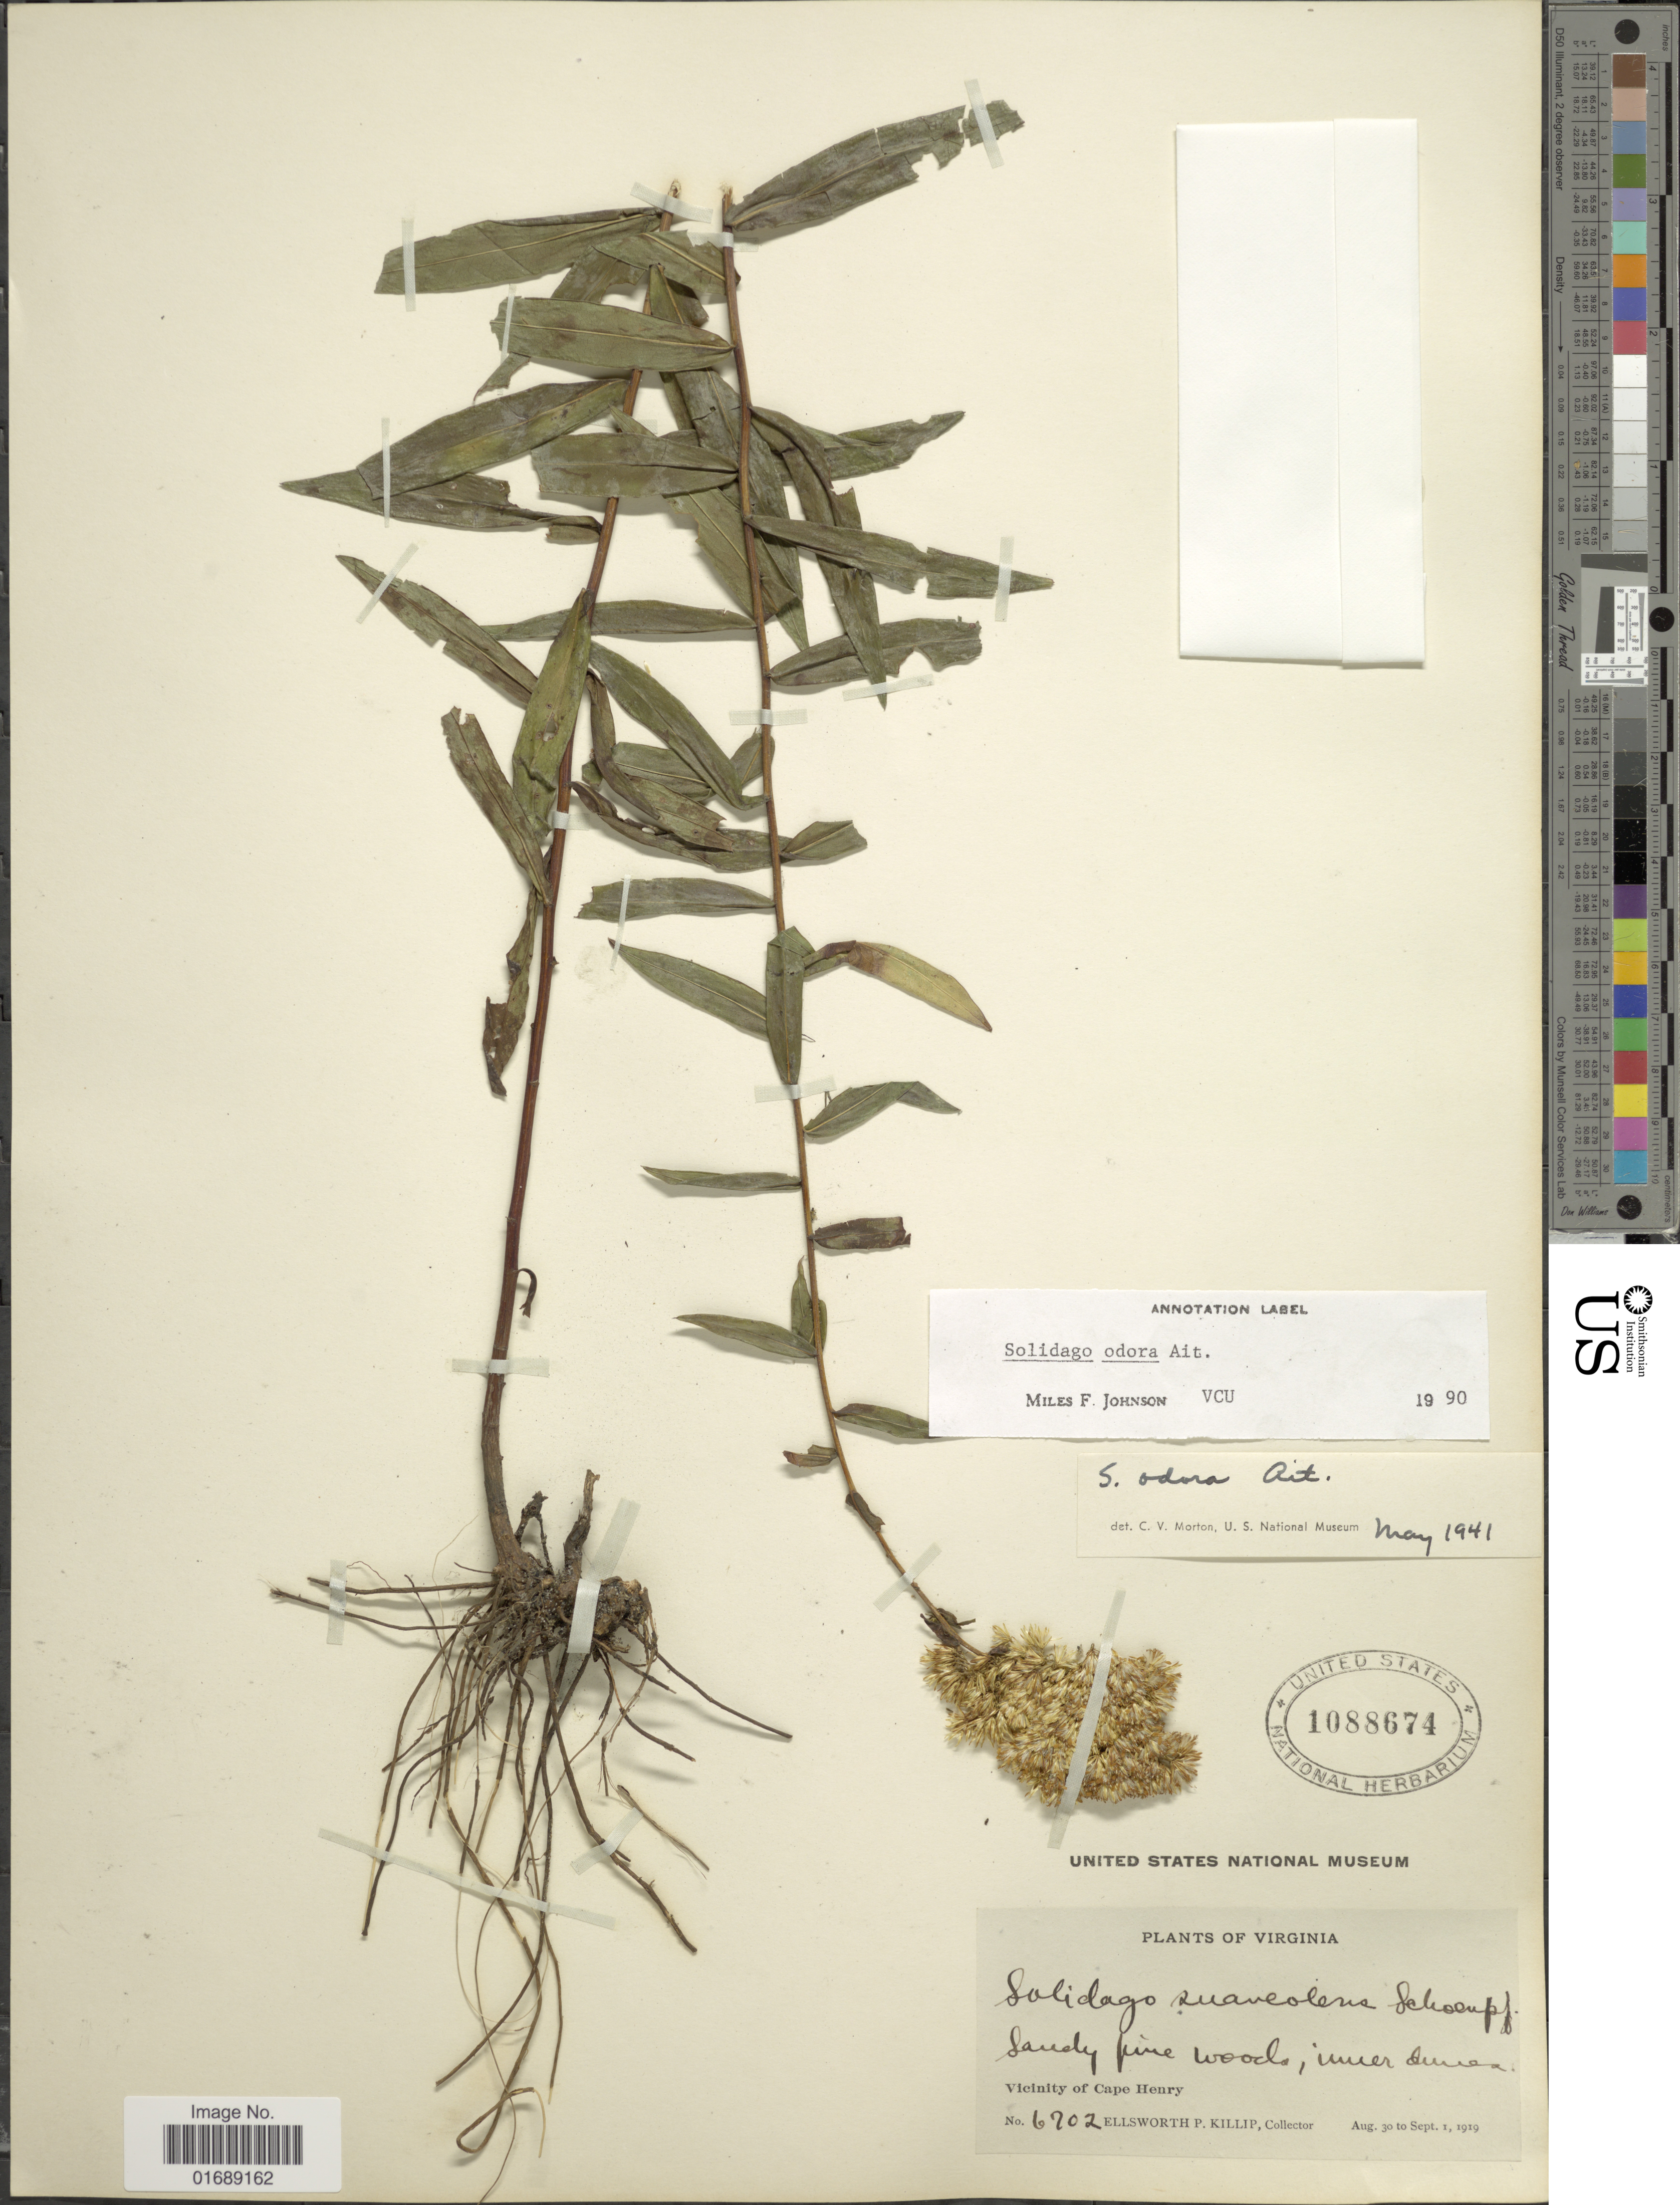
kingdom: Plantae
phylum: Tracheophyta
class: Magnoliopsida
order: Asterales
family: Asteraceae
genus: Solidago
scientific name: Solidago odora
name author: Aiton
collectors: E. P. Killip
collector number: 6702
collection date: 1919-08-30/1919-09-01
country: United States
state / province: Virginia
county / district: City of Virginia Beach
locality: Vicinity of Cape Henry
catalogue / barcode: US 1088674